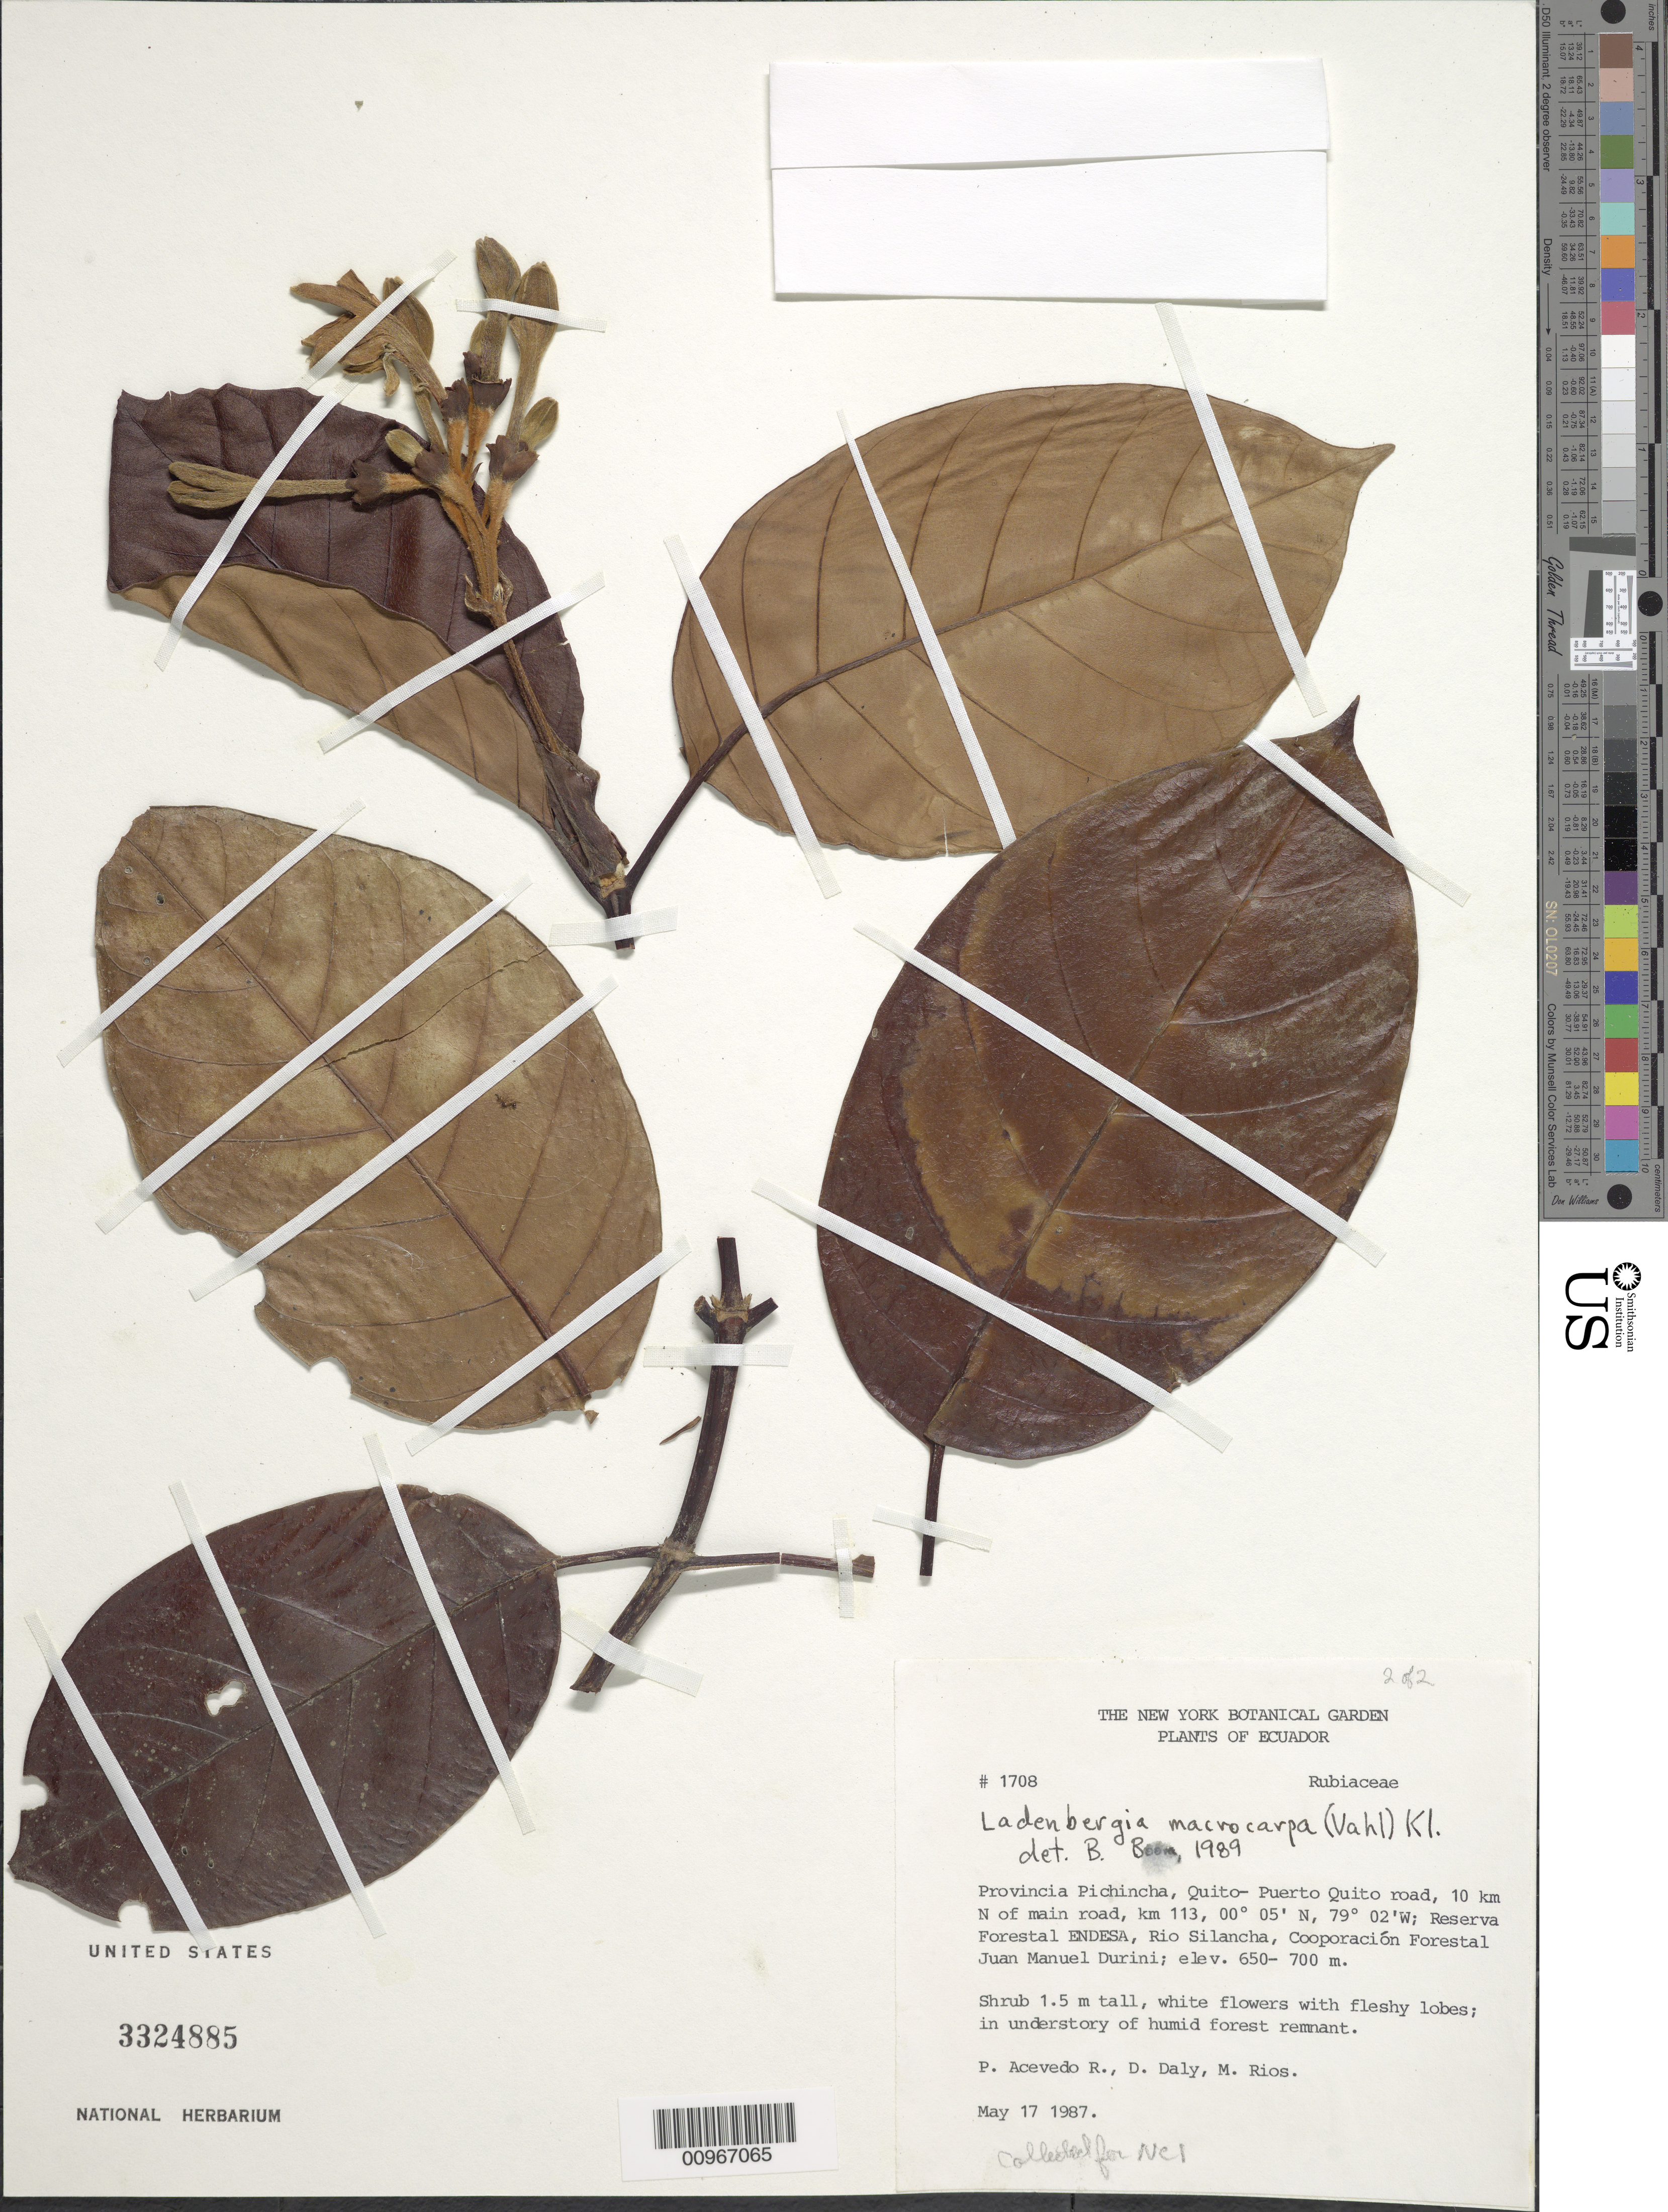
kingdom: Plantae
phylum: Tracheophyta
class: Magnoliopsida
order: Gentianales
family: Rubiaceae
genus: Ladenbergia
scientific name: Ladenbergia macrocarpa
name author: (Vahl) Klotzsch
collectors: P. Acevedo-Rodr., D. C. Daly & M. Rios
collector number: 1708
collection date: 1987-05-17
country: Ecuador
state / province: Pichincha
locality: Quito-Puerto Quito road, 10 km N of main road, km 113; Reserva Forestal Endesa, Rio Silancha, Cooporacion Forestal Juan Manuel Durini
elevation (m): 650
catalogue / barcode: US 3324885